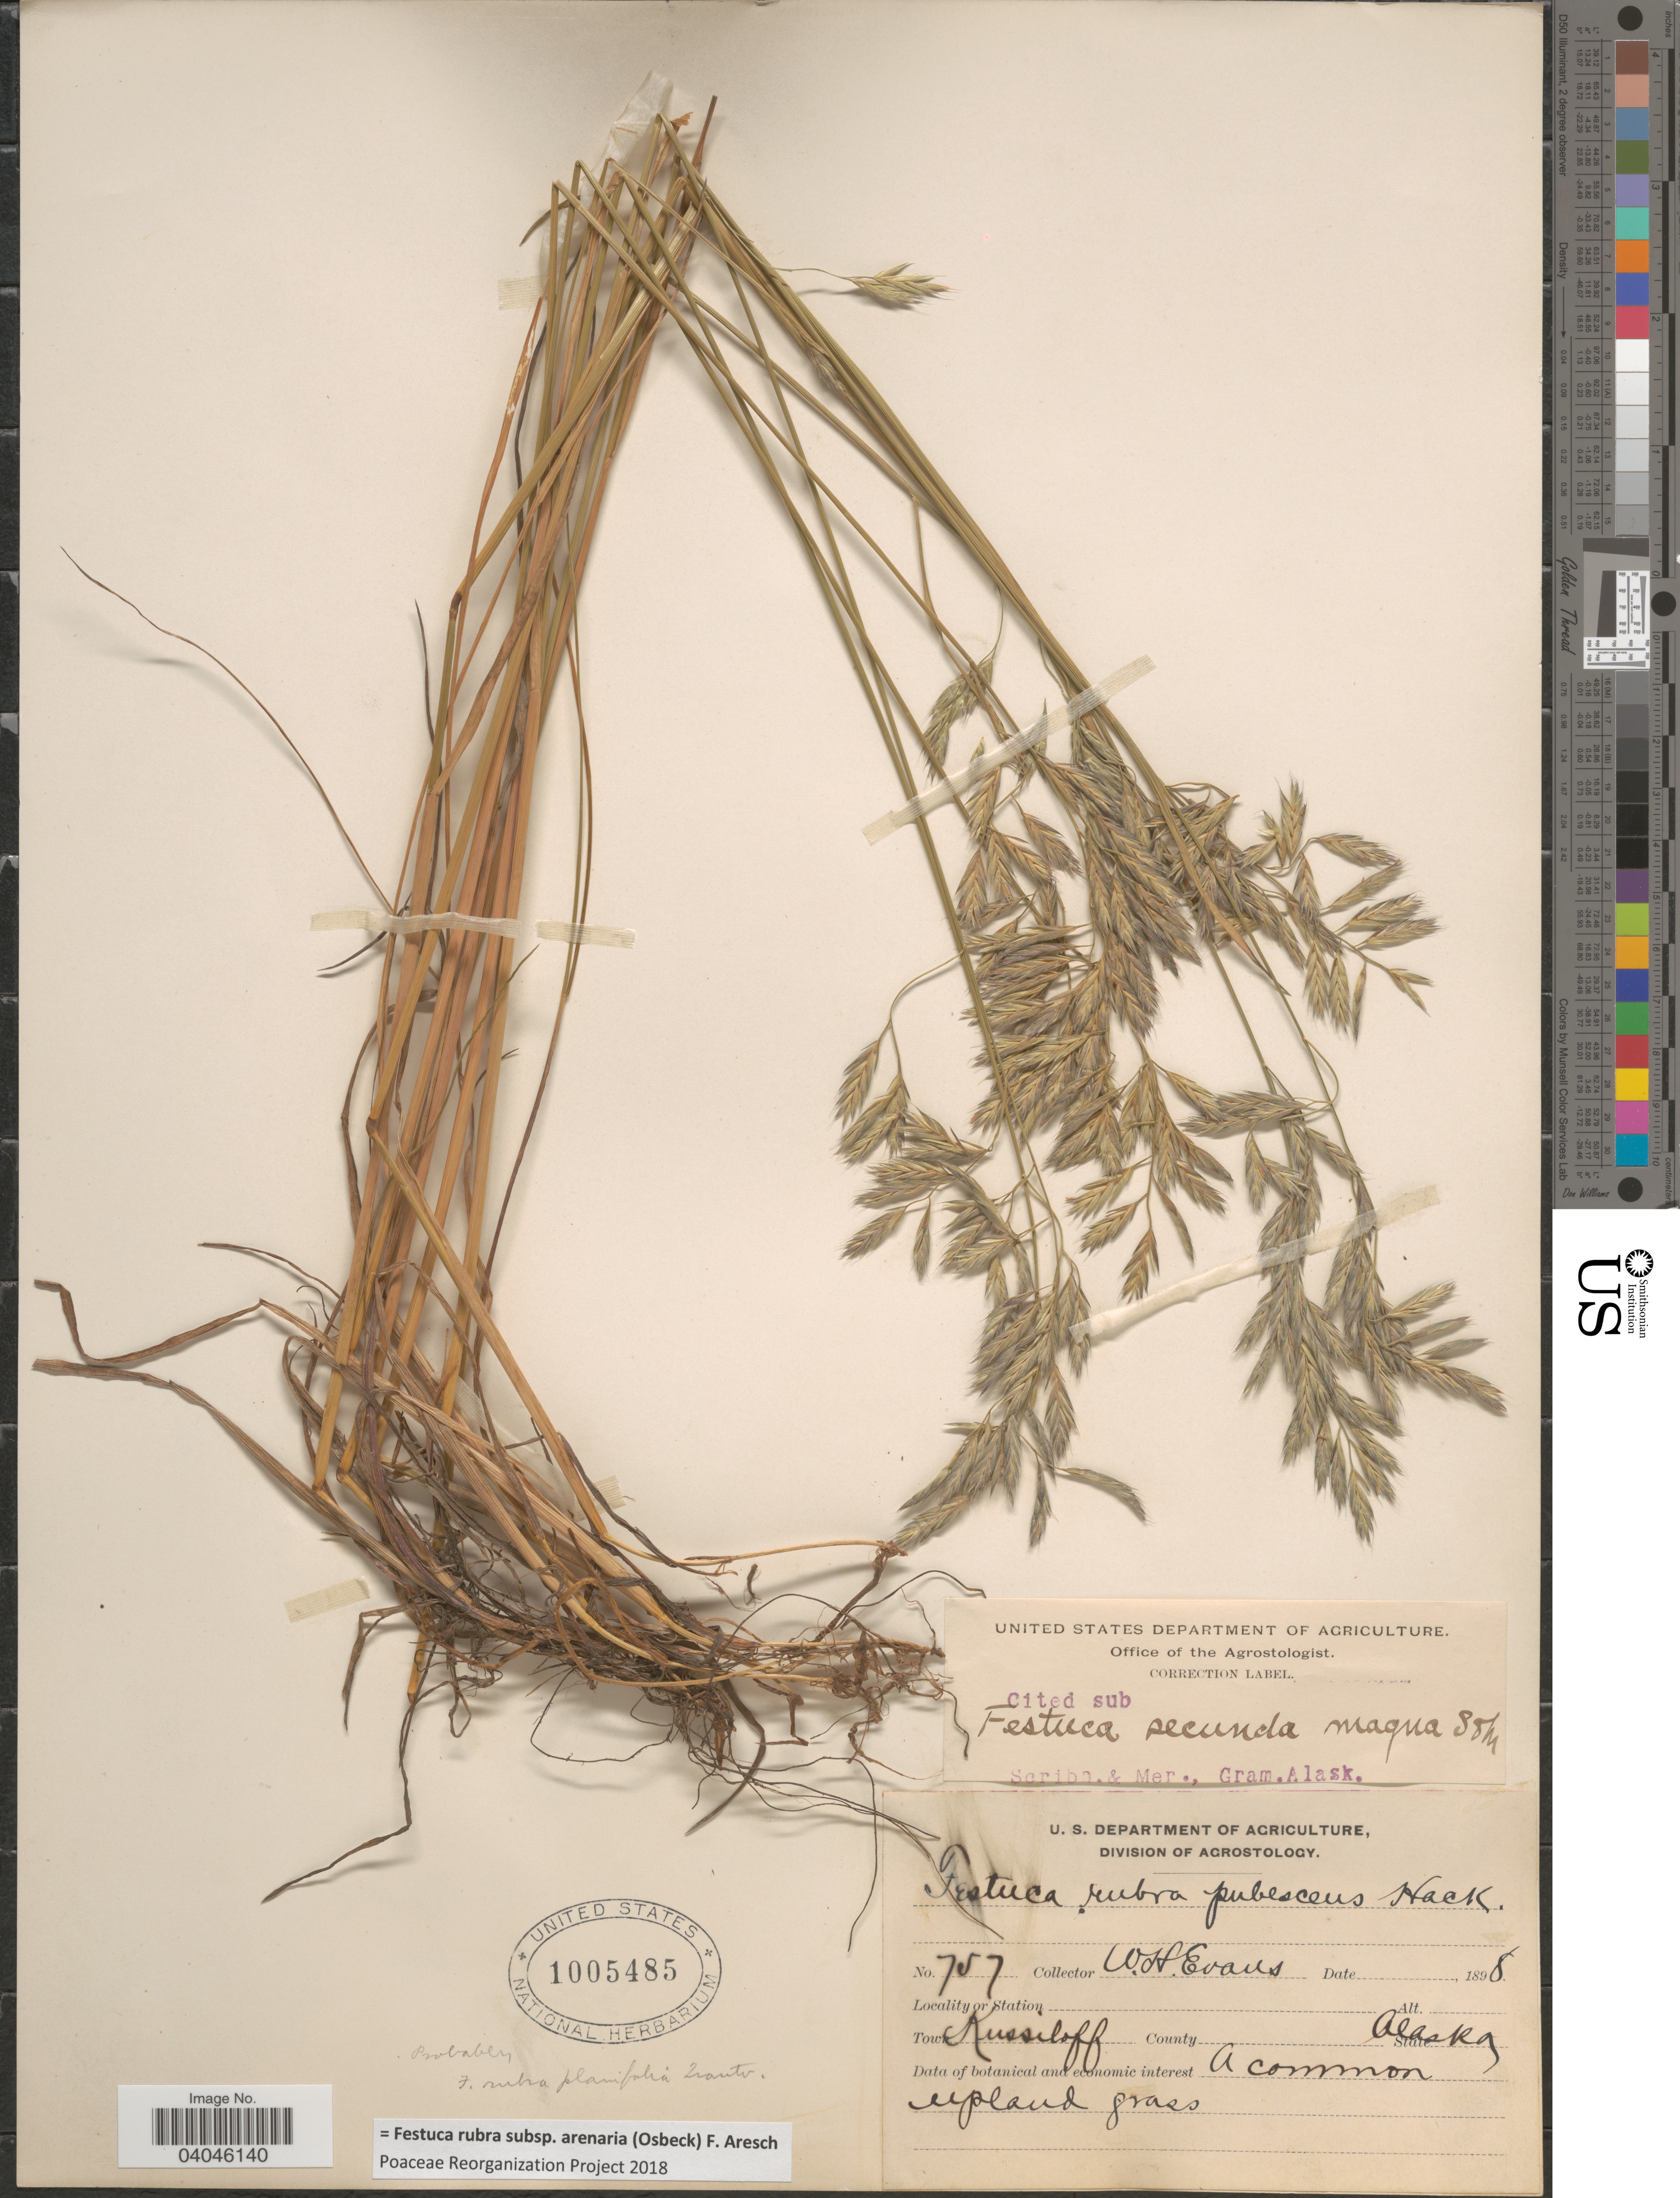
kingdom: Plantae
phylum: Tracheophyta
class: Liliopsida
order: Poales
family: Poaceae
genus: Festuca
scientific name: Festuca rubra subsp. arenaria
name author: (Osbeck) F. Aresch.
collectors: W. H. Evans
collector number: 757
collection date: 1898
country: United States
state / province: Alaska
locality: Town Kussiloff.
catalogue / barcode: US 1005485